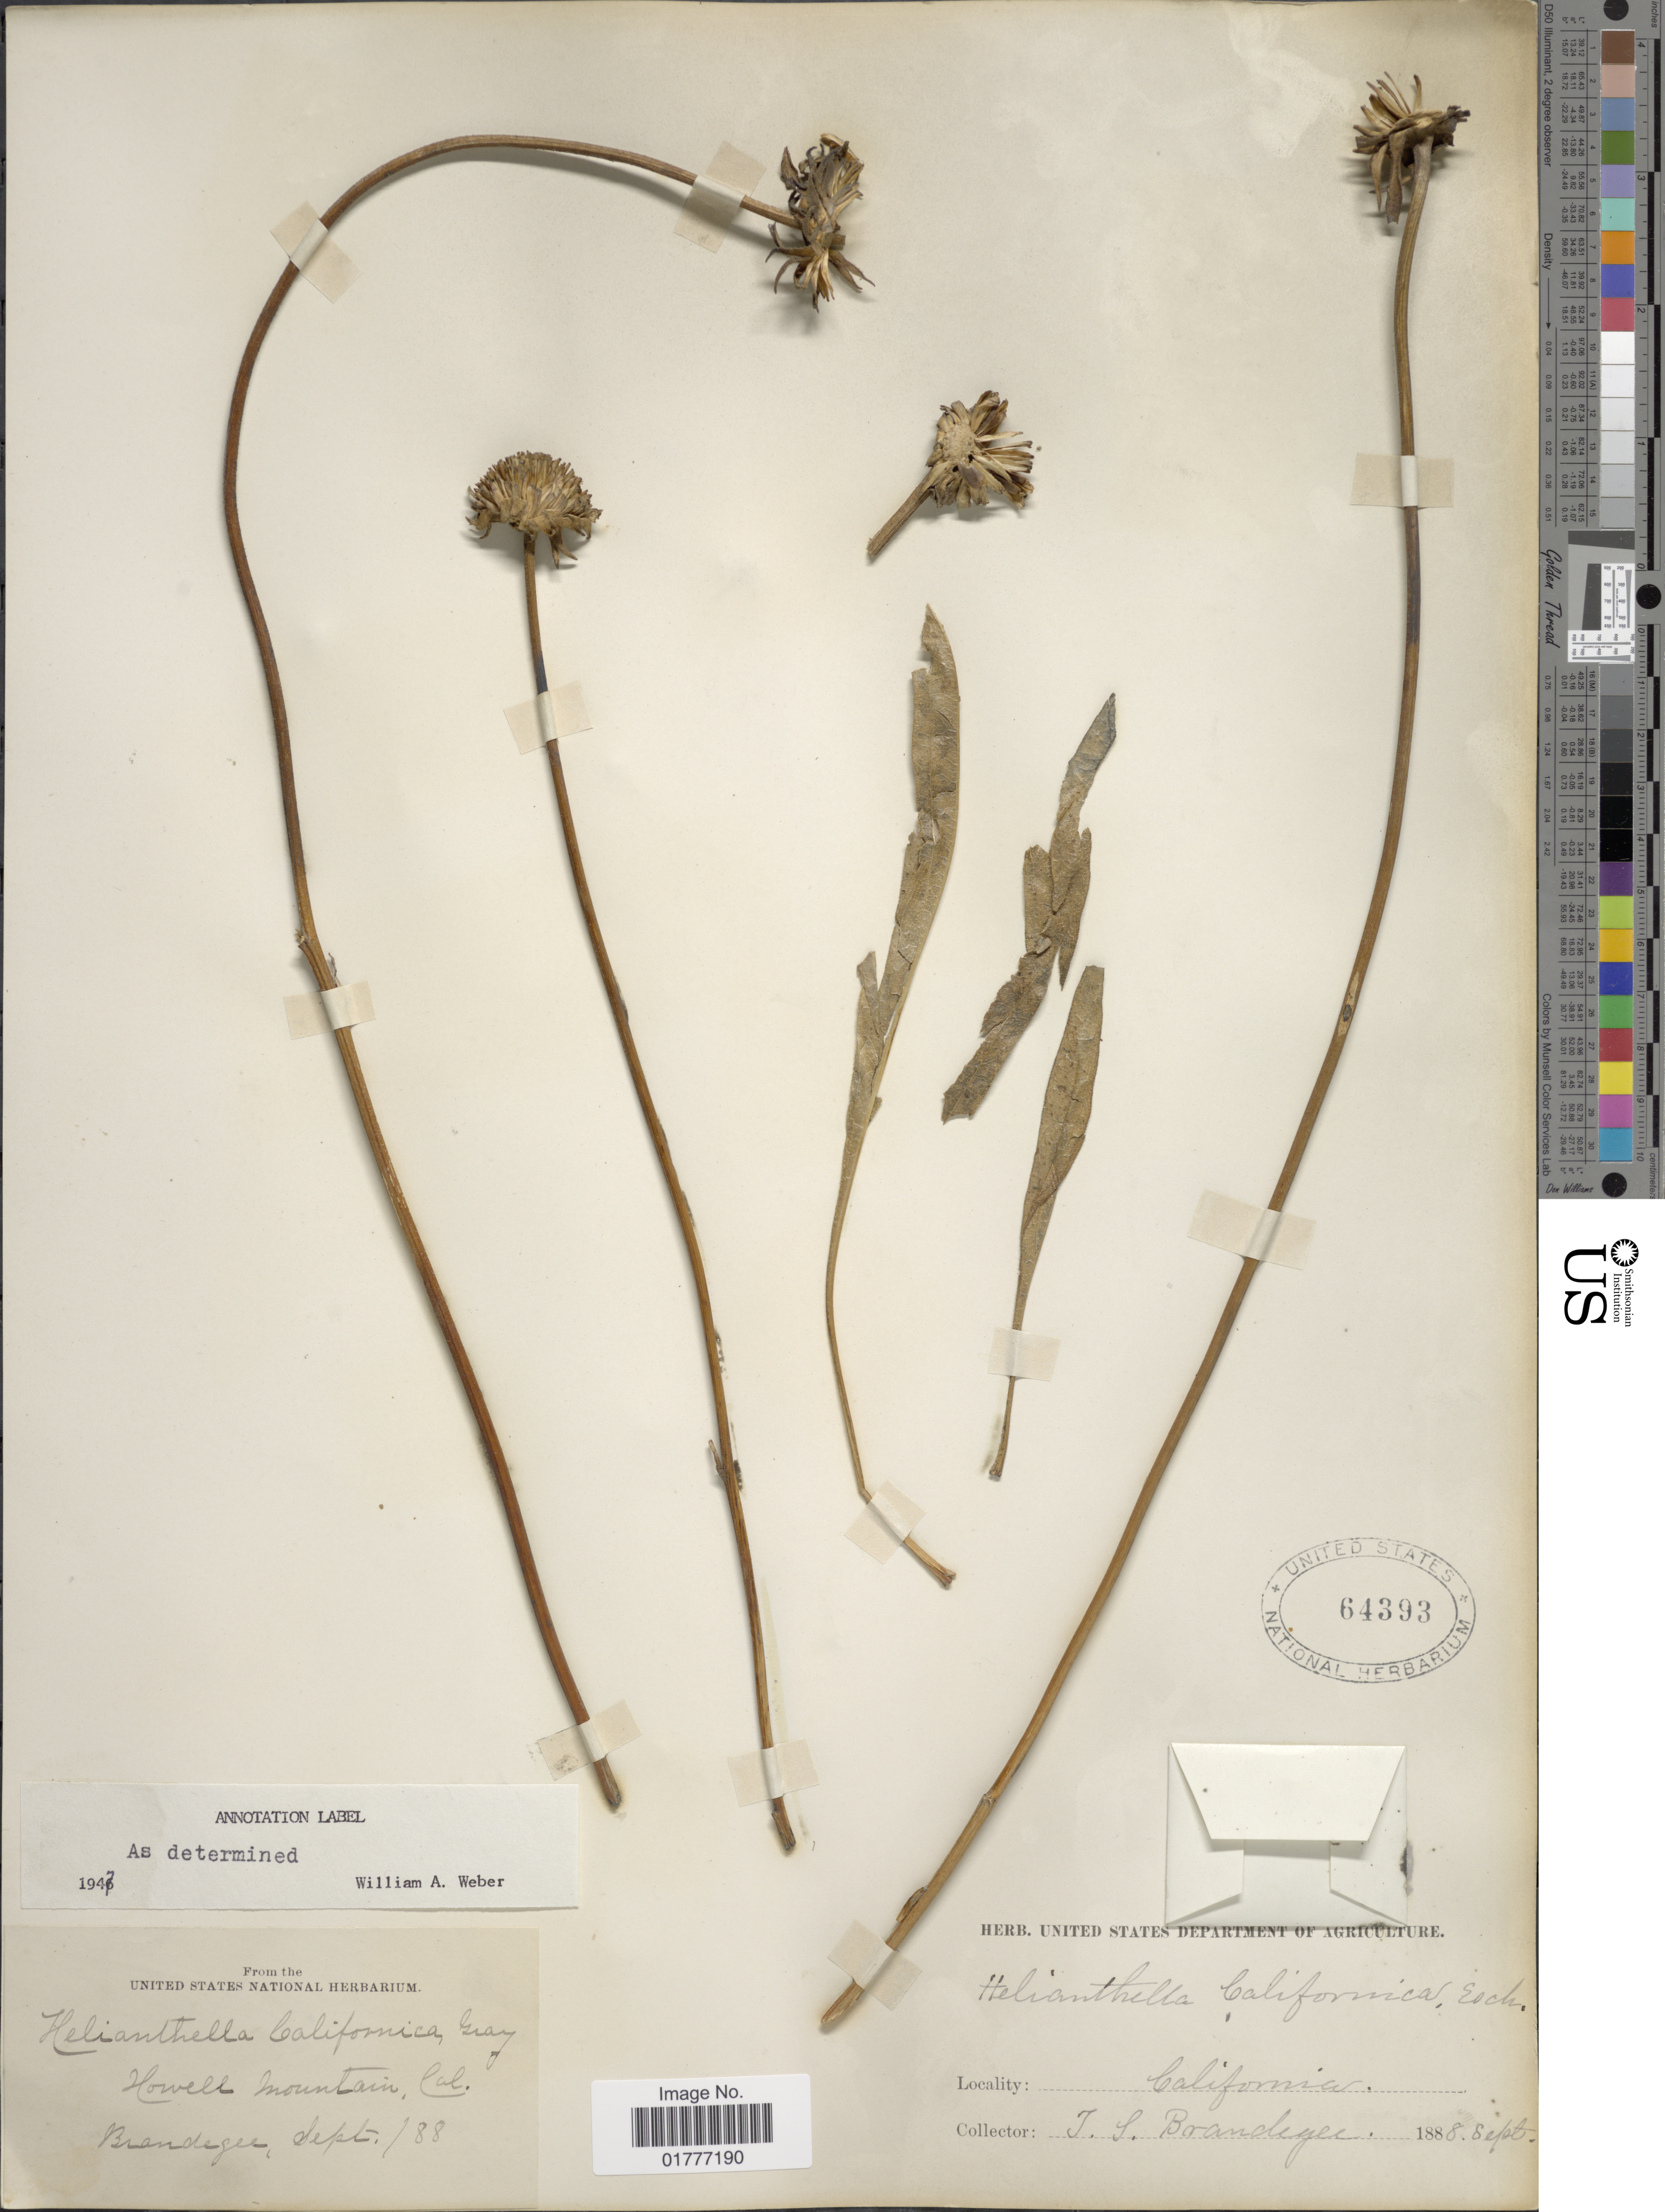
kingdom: Plantae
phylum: Tracheophyta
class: Magnoliopsida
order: Asterales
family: Asteraceae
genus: Helianthella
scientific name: Helianthella californica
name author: A. Gray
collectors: T. S. Brandegee (herbarium)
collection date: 1888-09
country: United States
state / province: California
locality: Howell Mountain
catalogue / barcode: US 64393